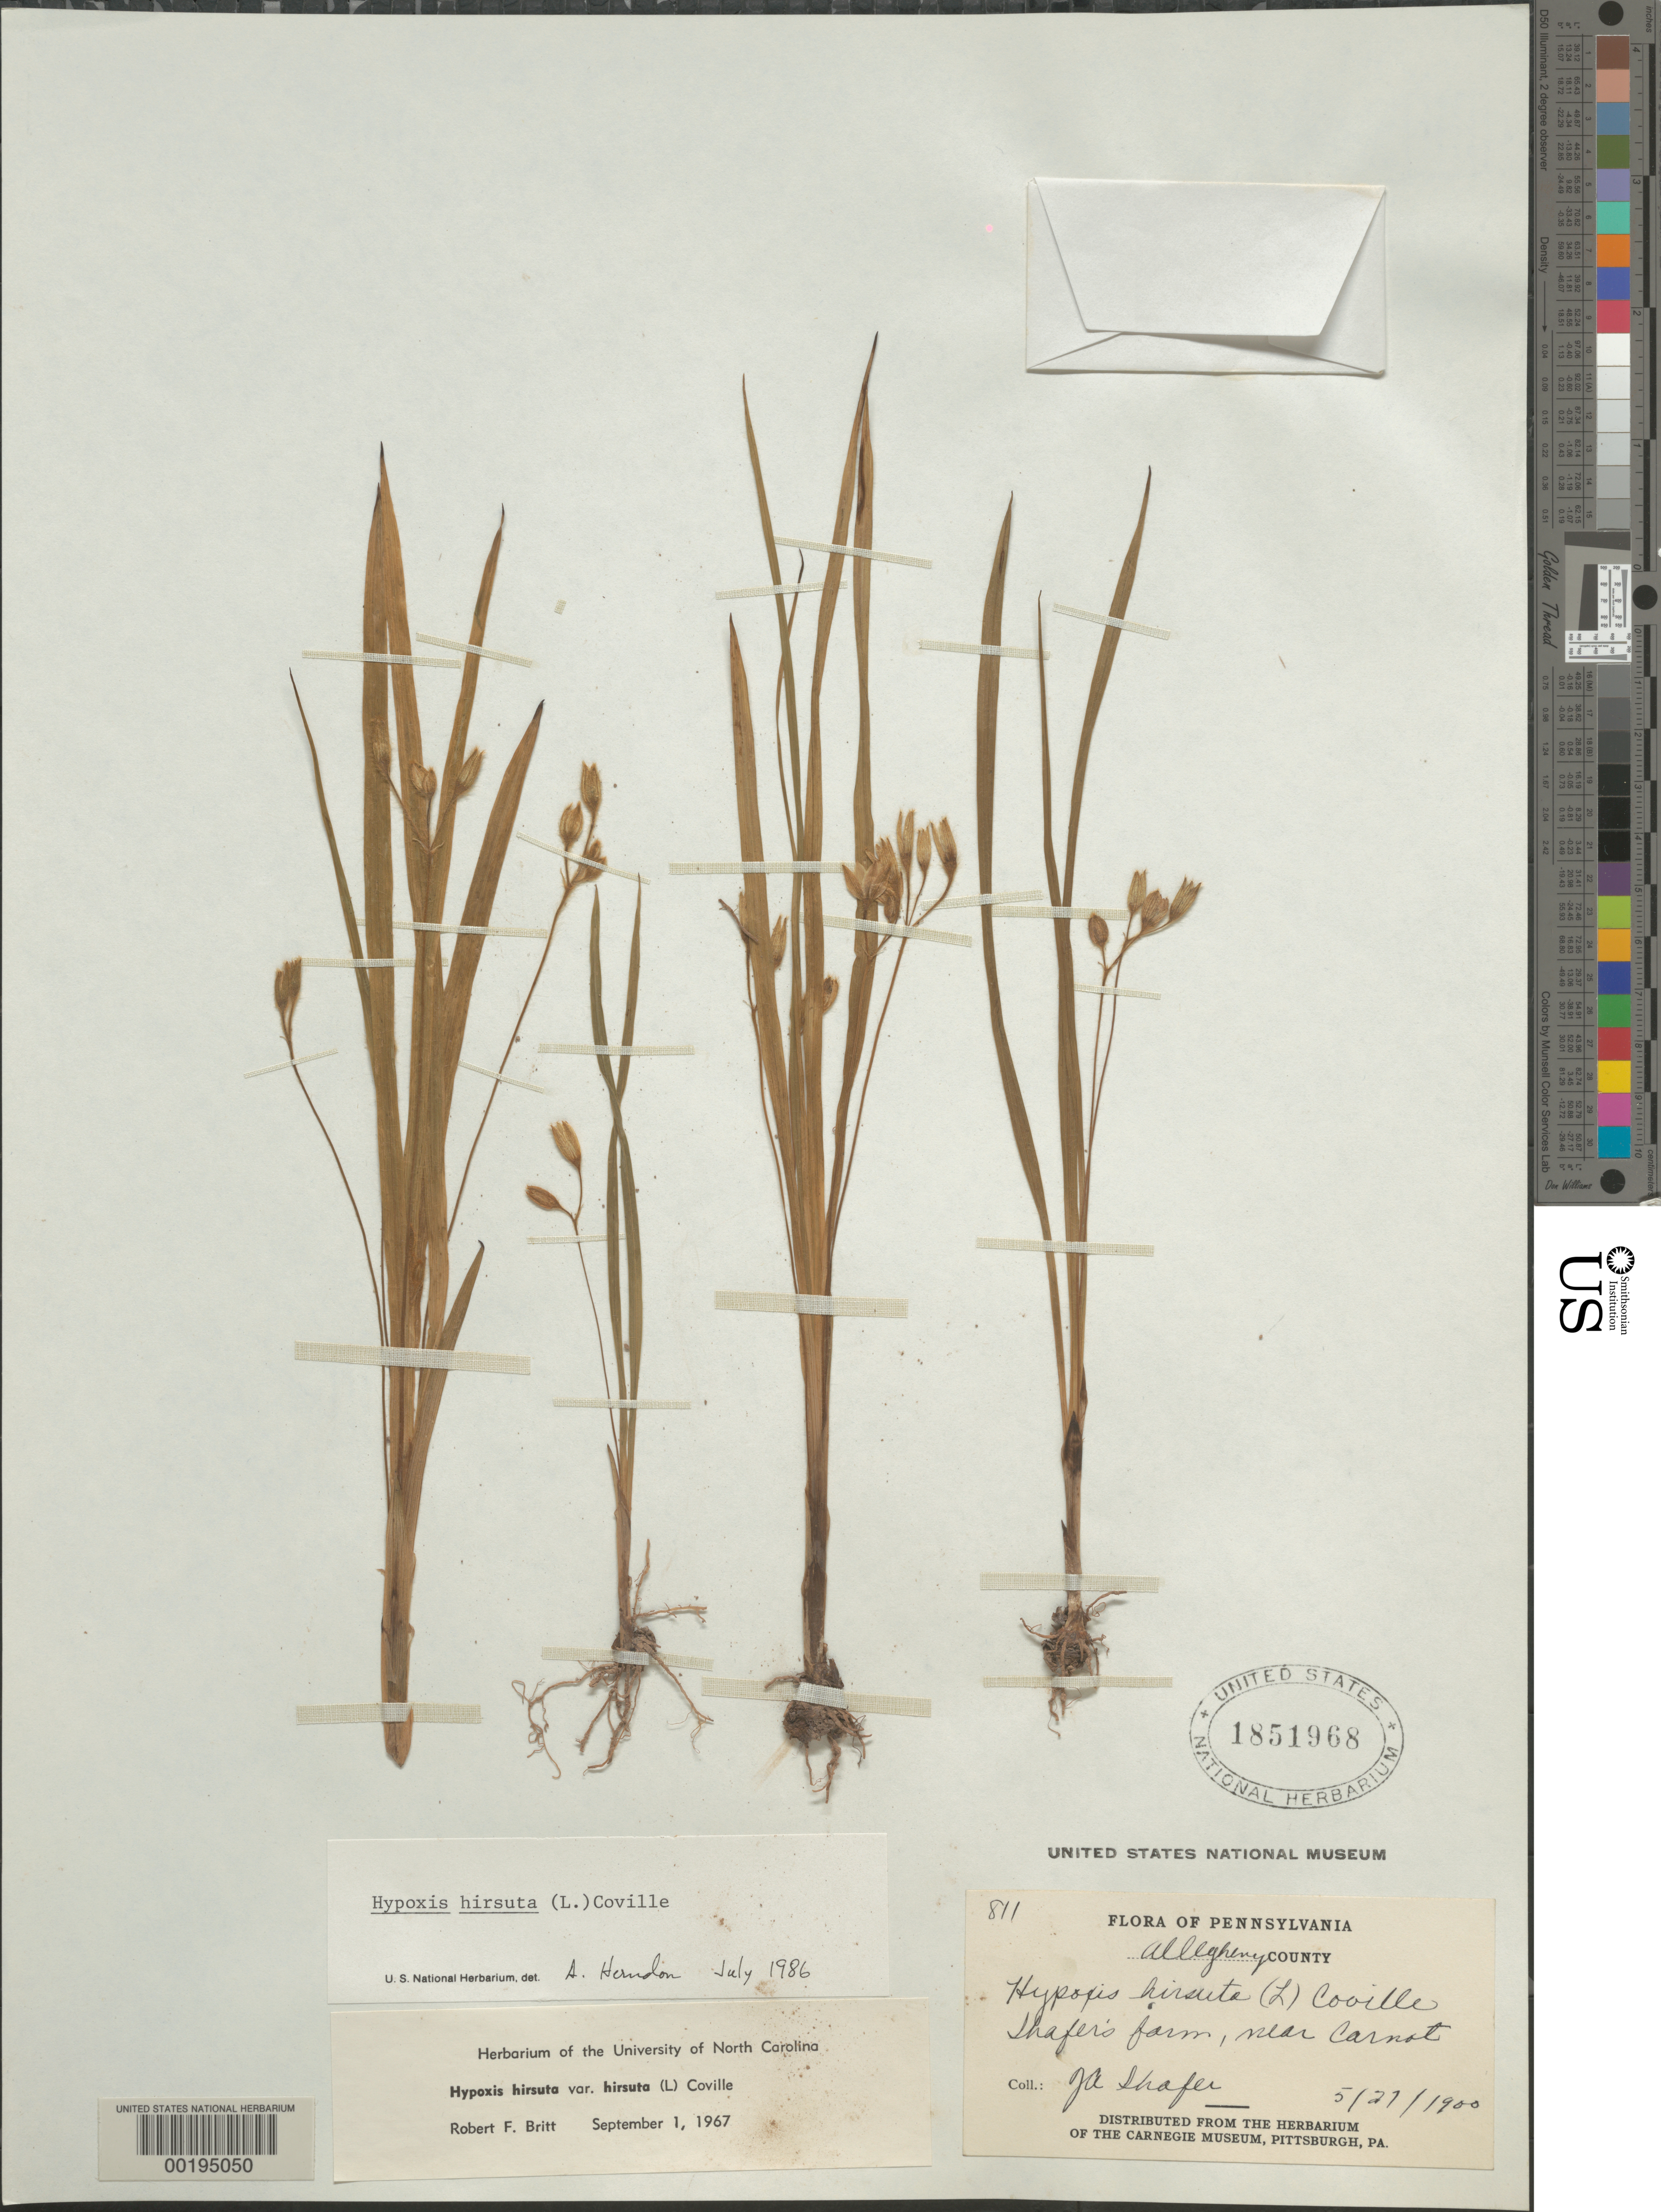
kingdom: Plantae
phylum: Tracheophyta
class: Liliopsida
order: Asparagales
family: Hypoxidaceae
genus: Hypoxis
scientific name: Hypoxis hirsuta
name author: (L.) Coville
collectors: J. A. Shafer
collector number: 811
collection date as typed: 27 May 1900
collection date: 1900-05-27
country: United States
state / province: Pennsylvania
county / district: Allegheny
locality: Shafer's farm, near carnot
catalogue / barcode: US 1851968